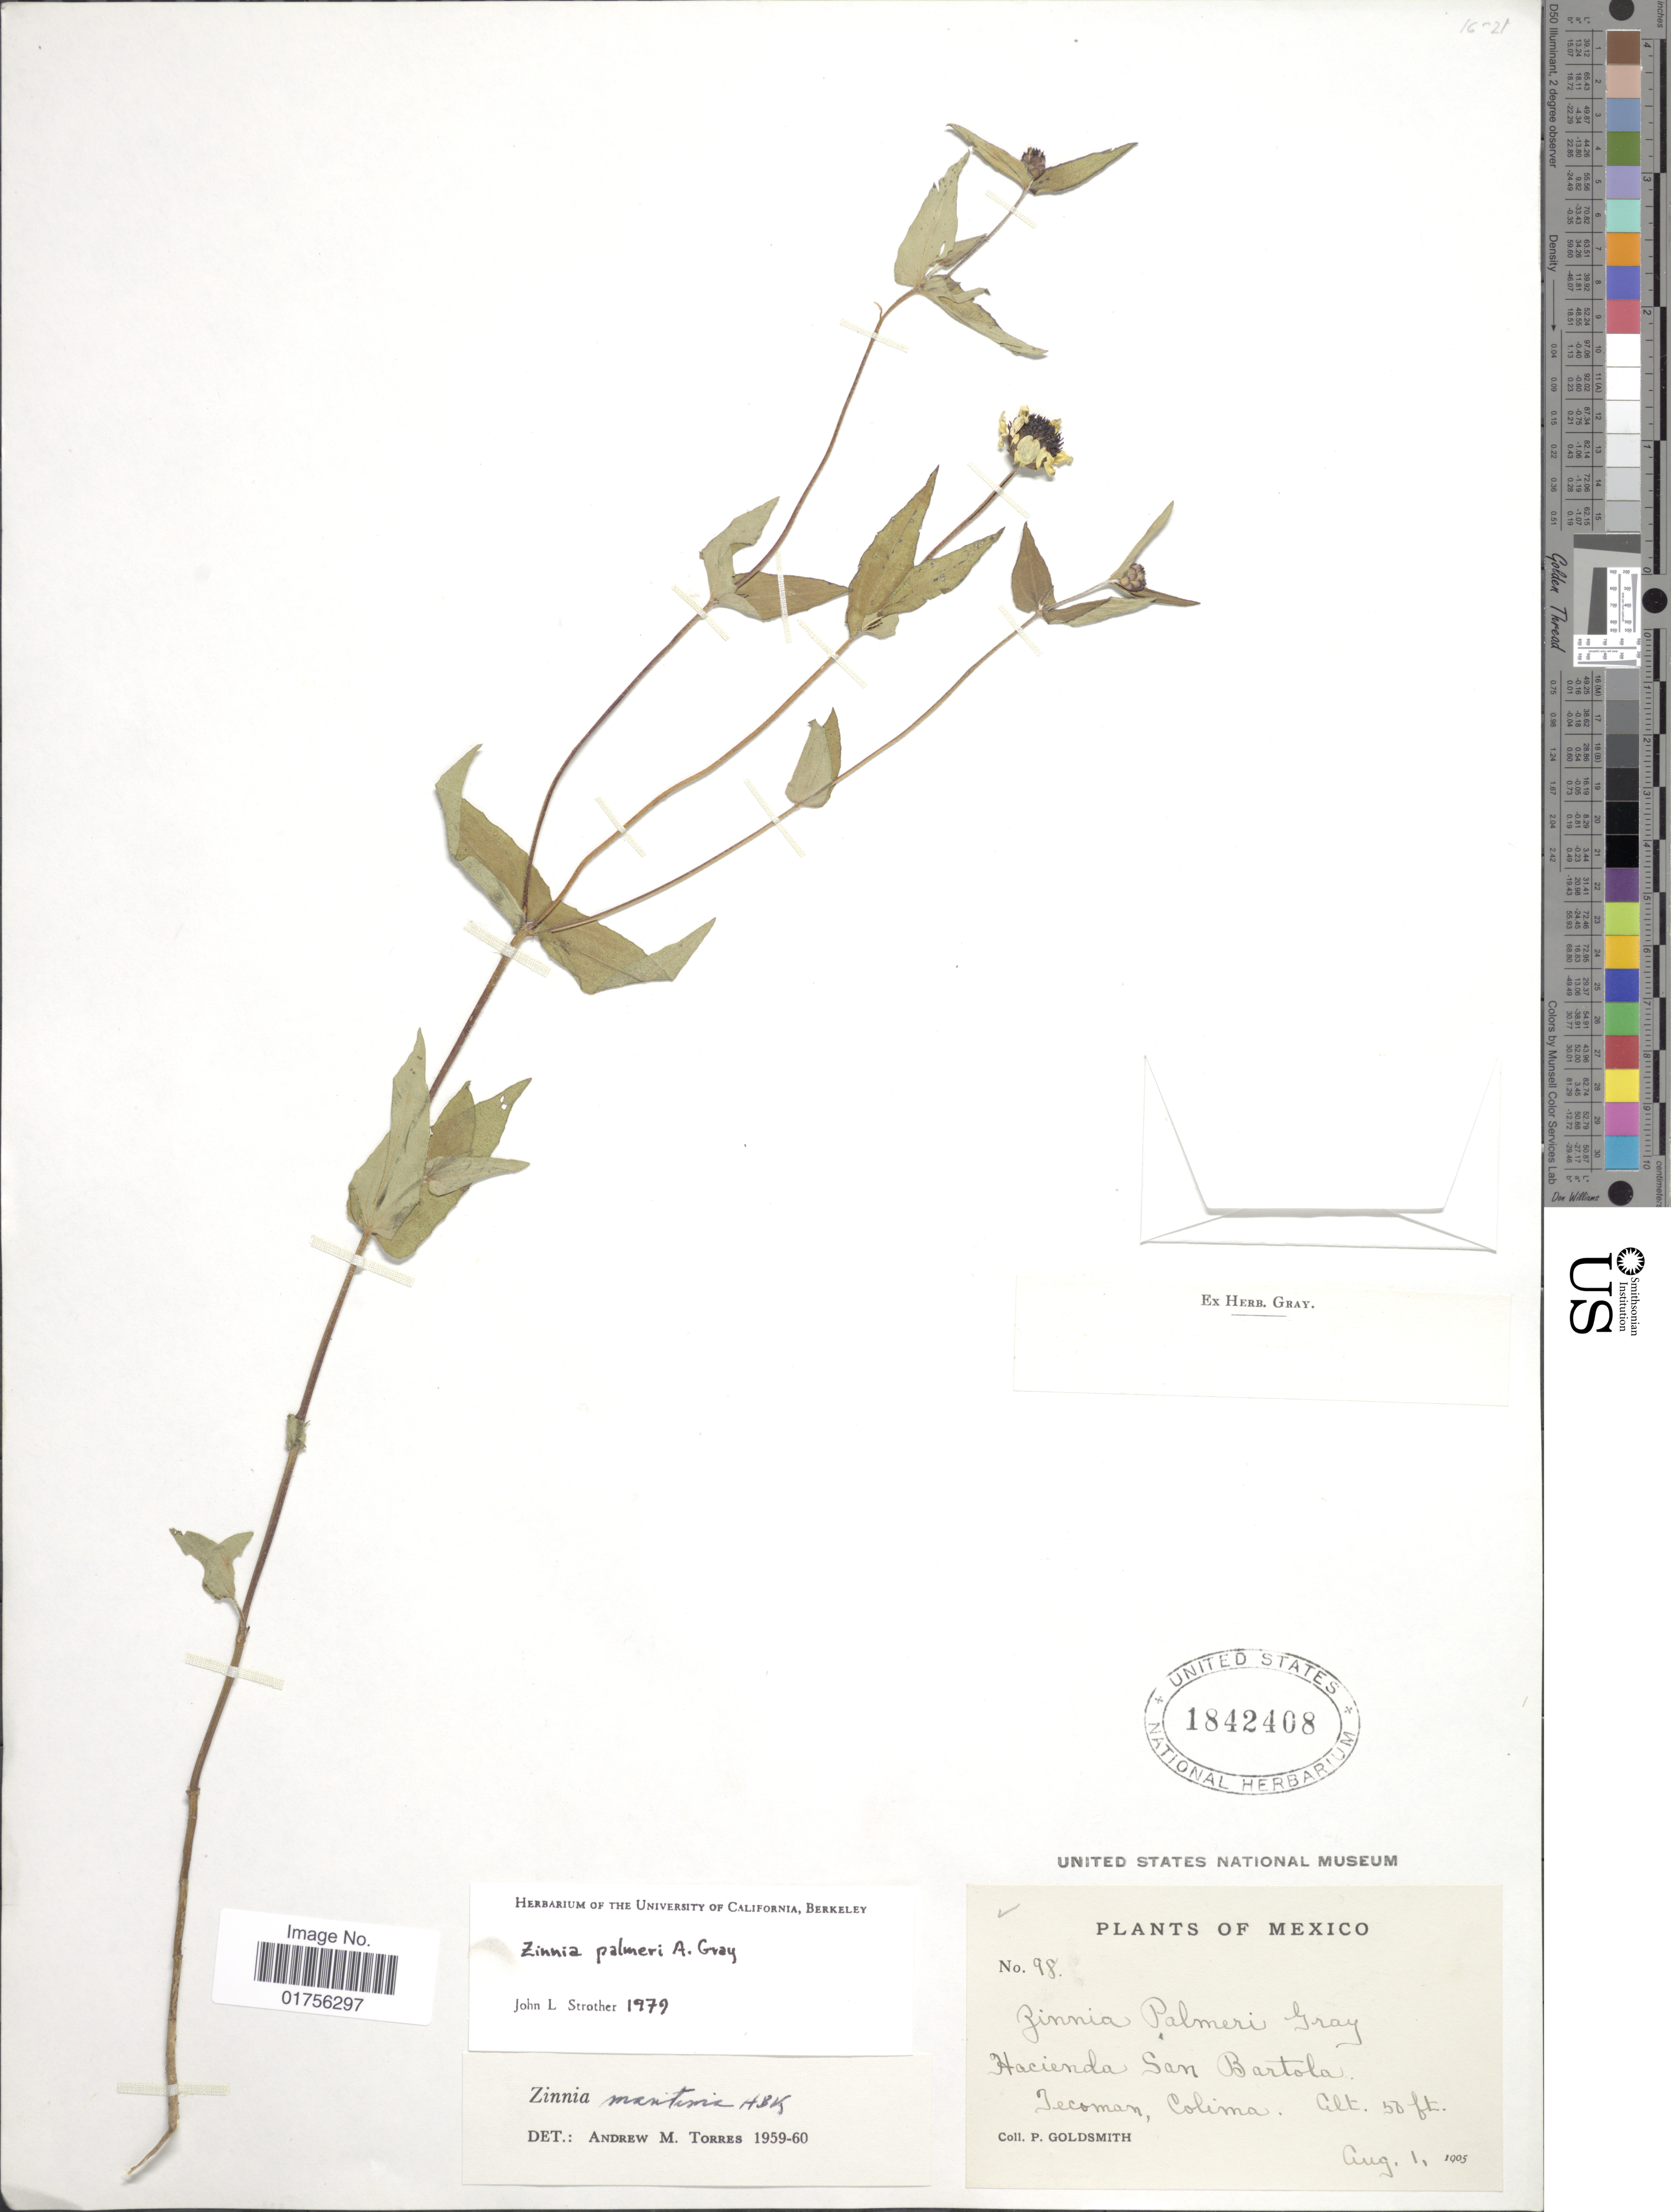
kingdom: Plantae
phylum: Tracheophyta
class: Magnoliopsida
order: Asterales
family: Asteraceae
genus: Zinnia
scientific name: Zinnia palmeri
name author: A. Gray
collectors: P. Goldsmith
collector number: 98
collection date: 1905-08-01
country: Mexico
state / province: Colima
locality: Hacienda San Bartola, Tecoman, Colima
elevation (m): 15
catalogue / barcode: US 1842408